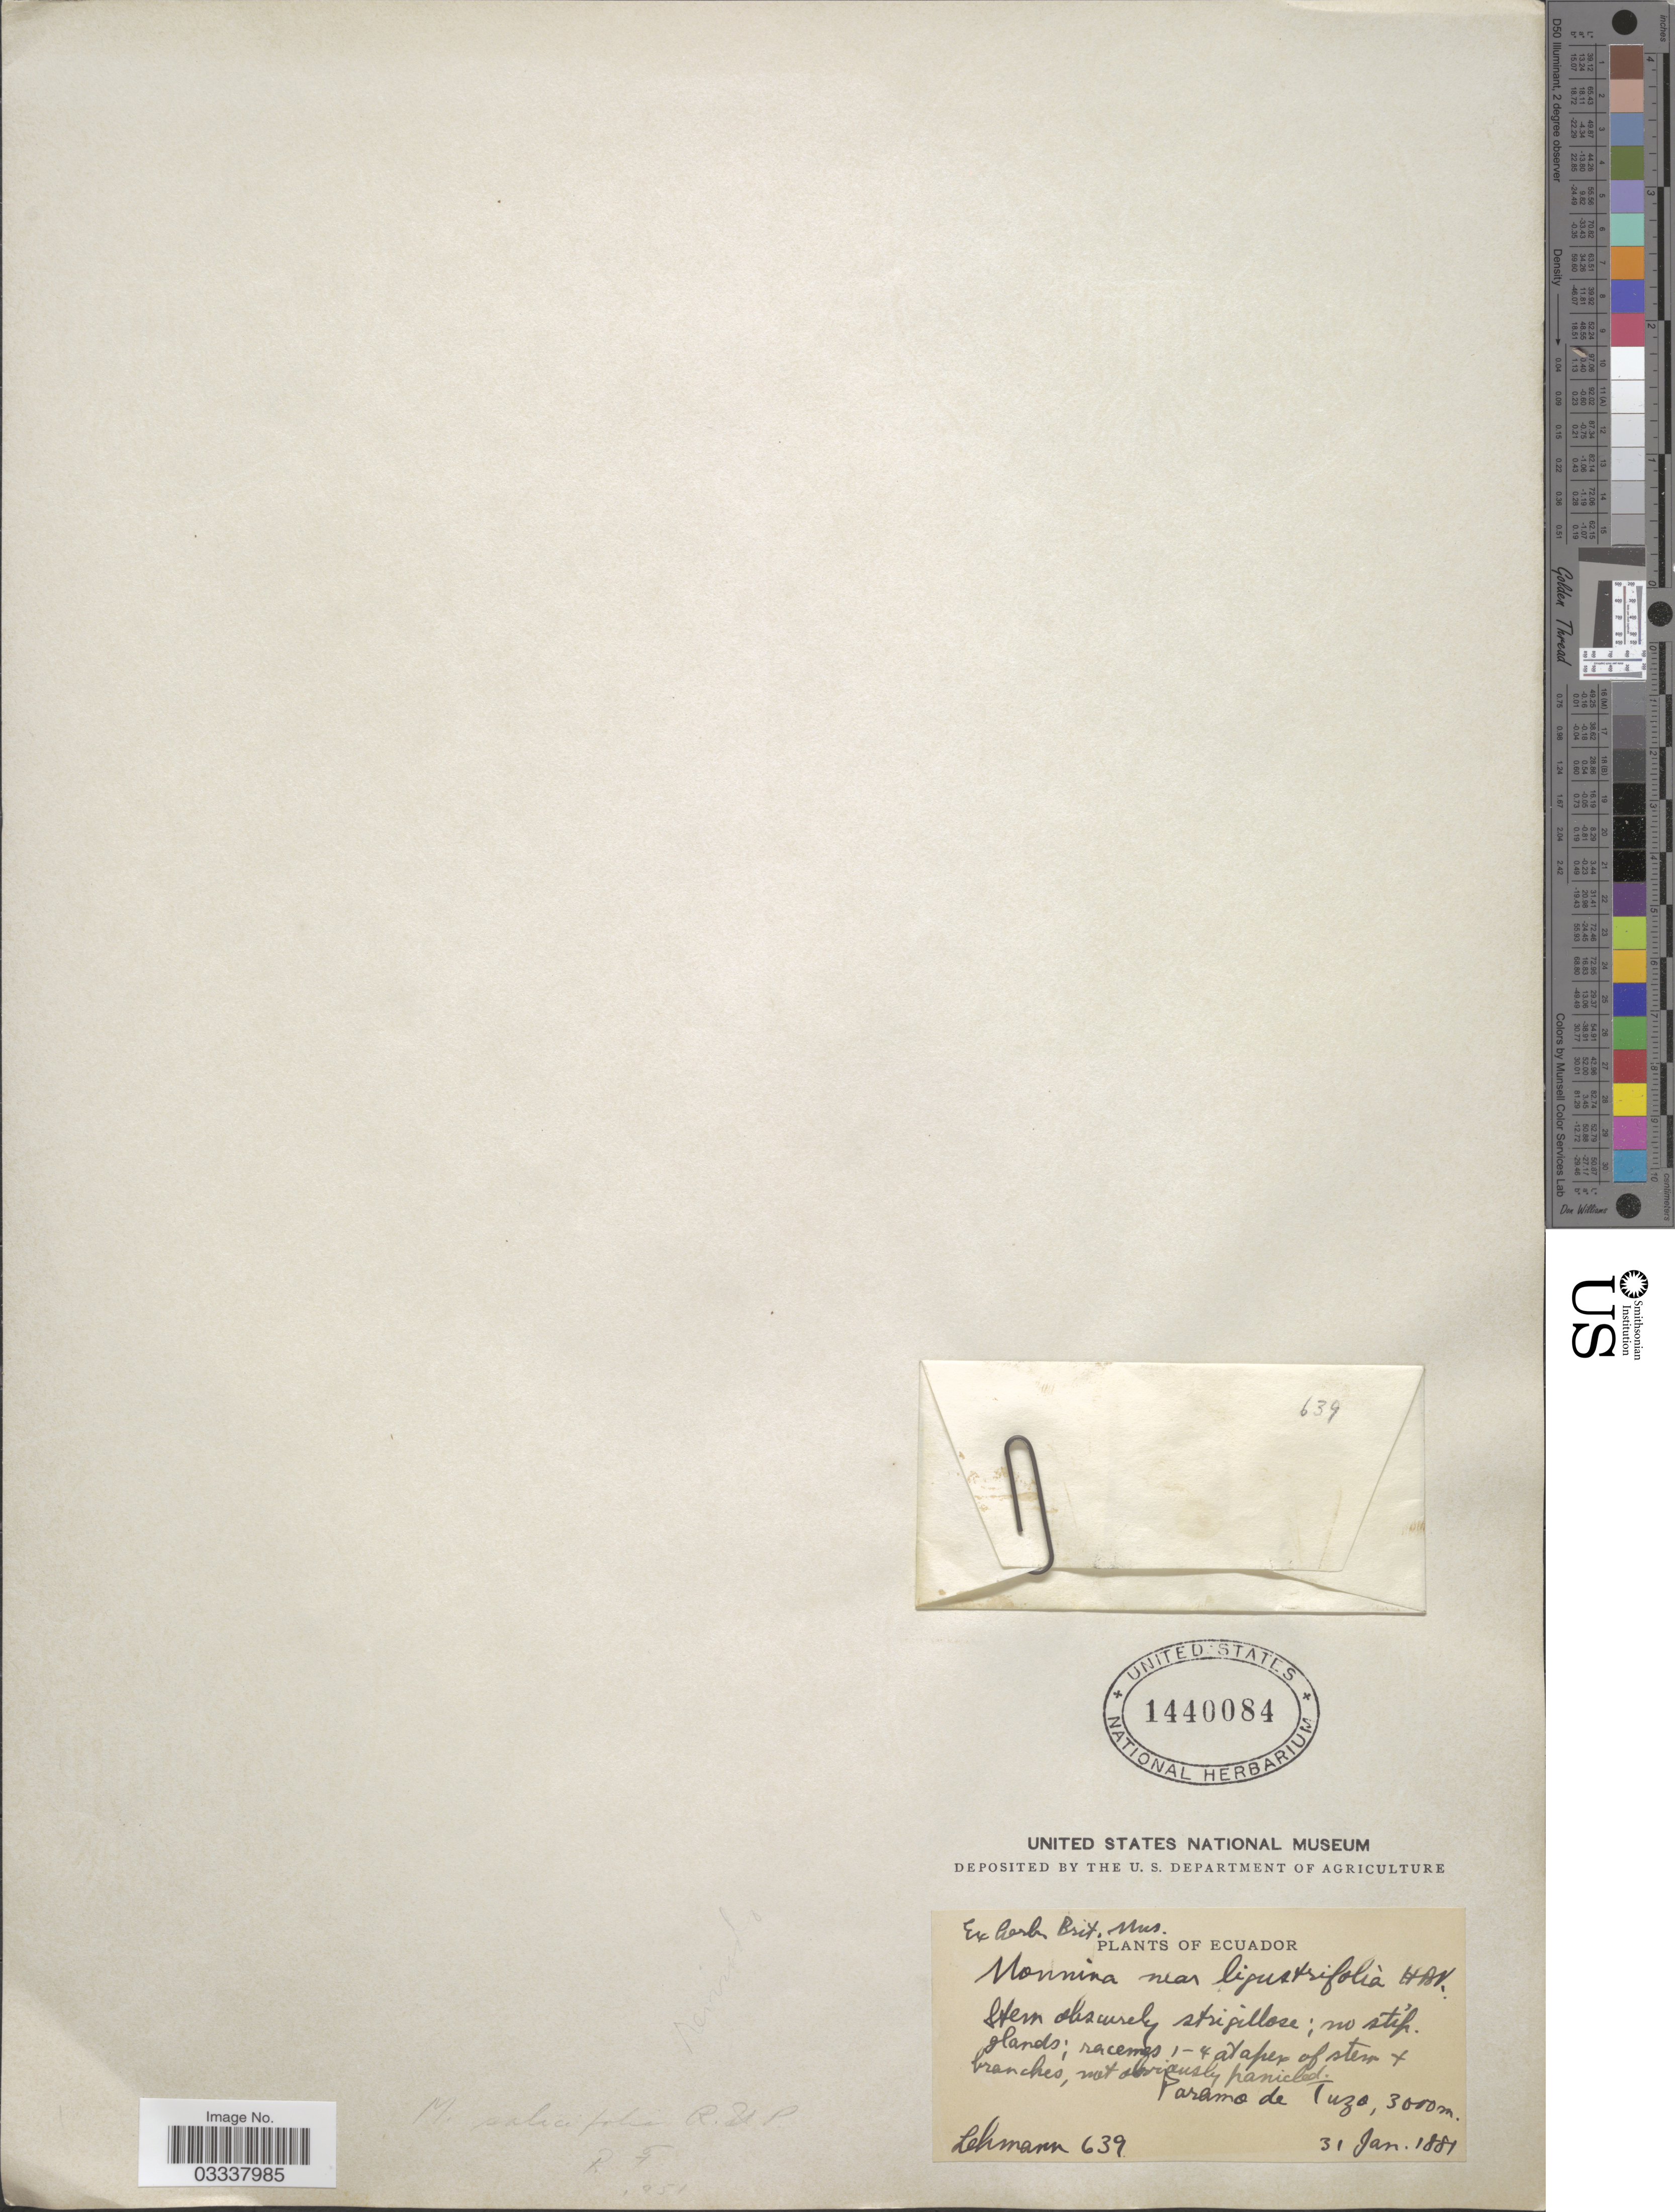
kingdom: Plantae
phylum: Tracheophyta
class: Magnoliopsida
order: Fabales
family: Polygalaceae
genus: Monnina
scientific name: Monnina salicifolia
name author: Ruiz & Pav.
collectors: -. Lehmann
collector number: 639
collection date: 1881-01-31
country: Ecuador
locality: Paramo de Tuza.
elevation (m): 3000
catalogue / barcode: US 1440084